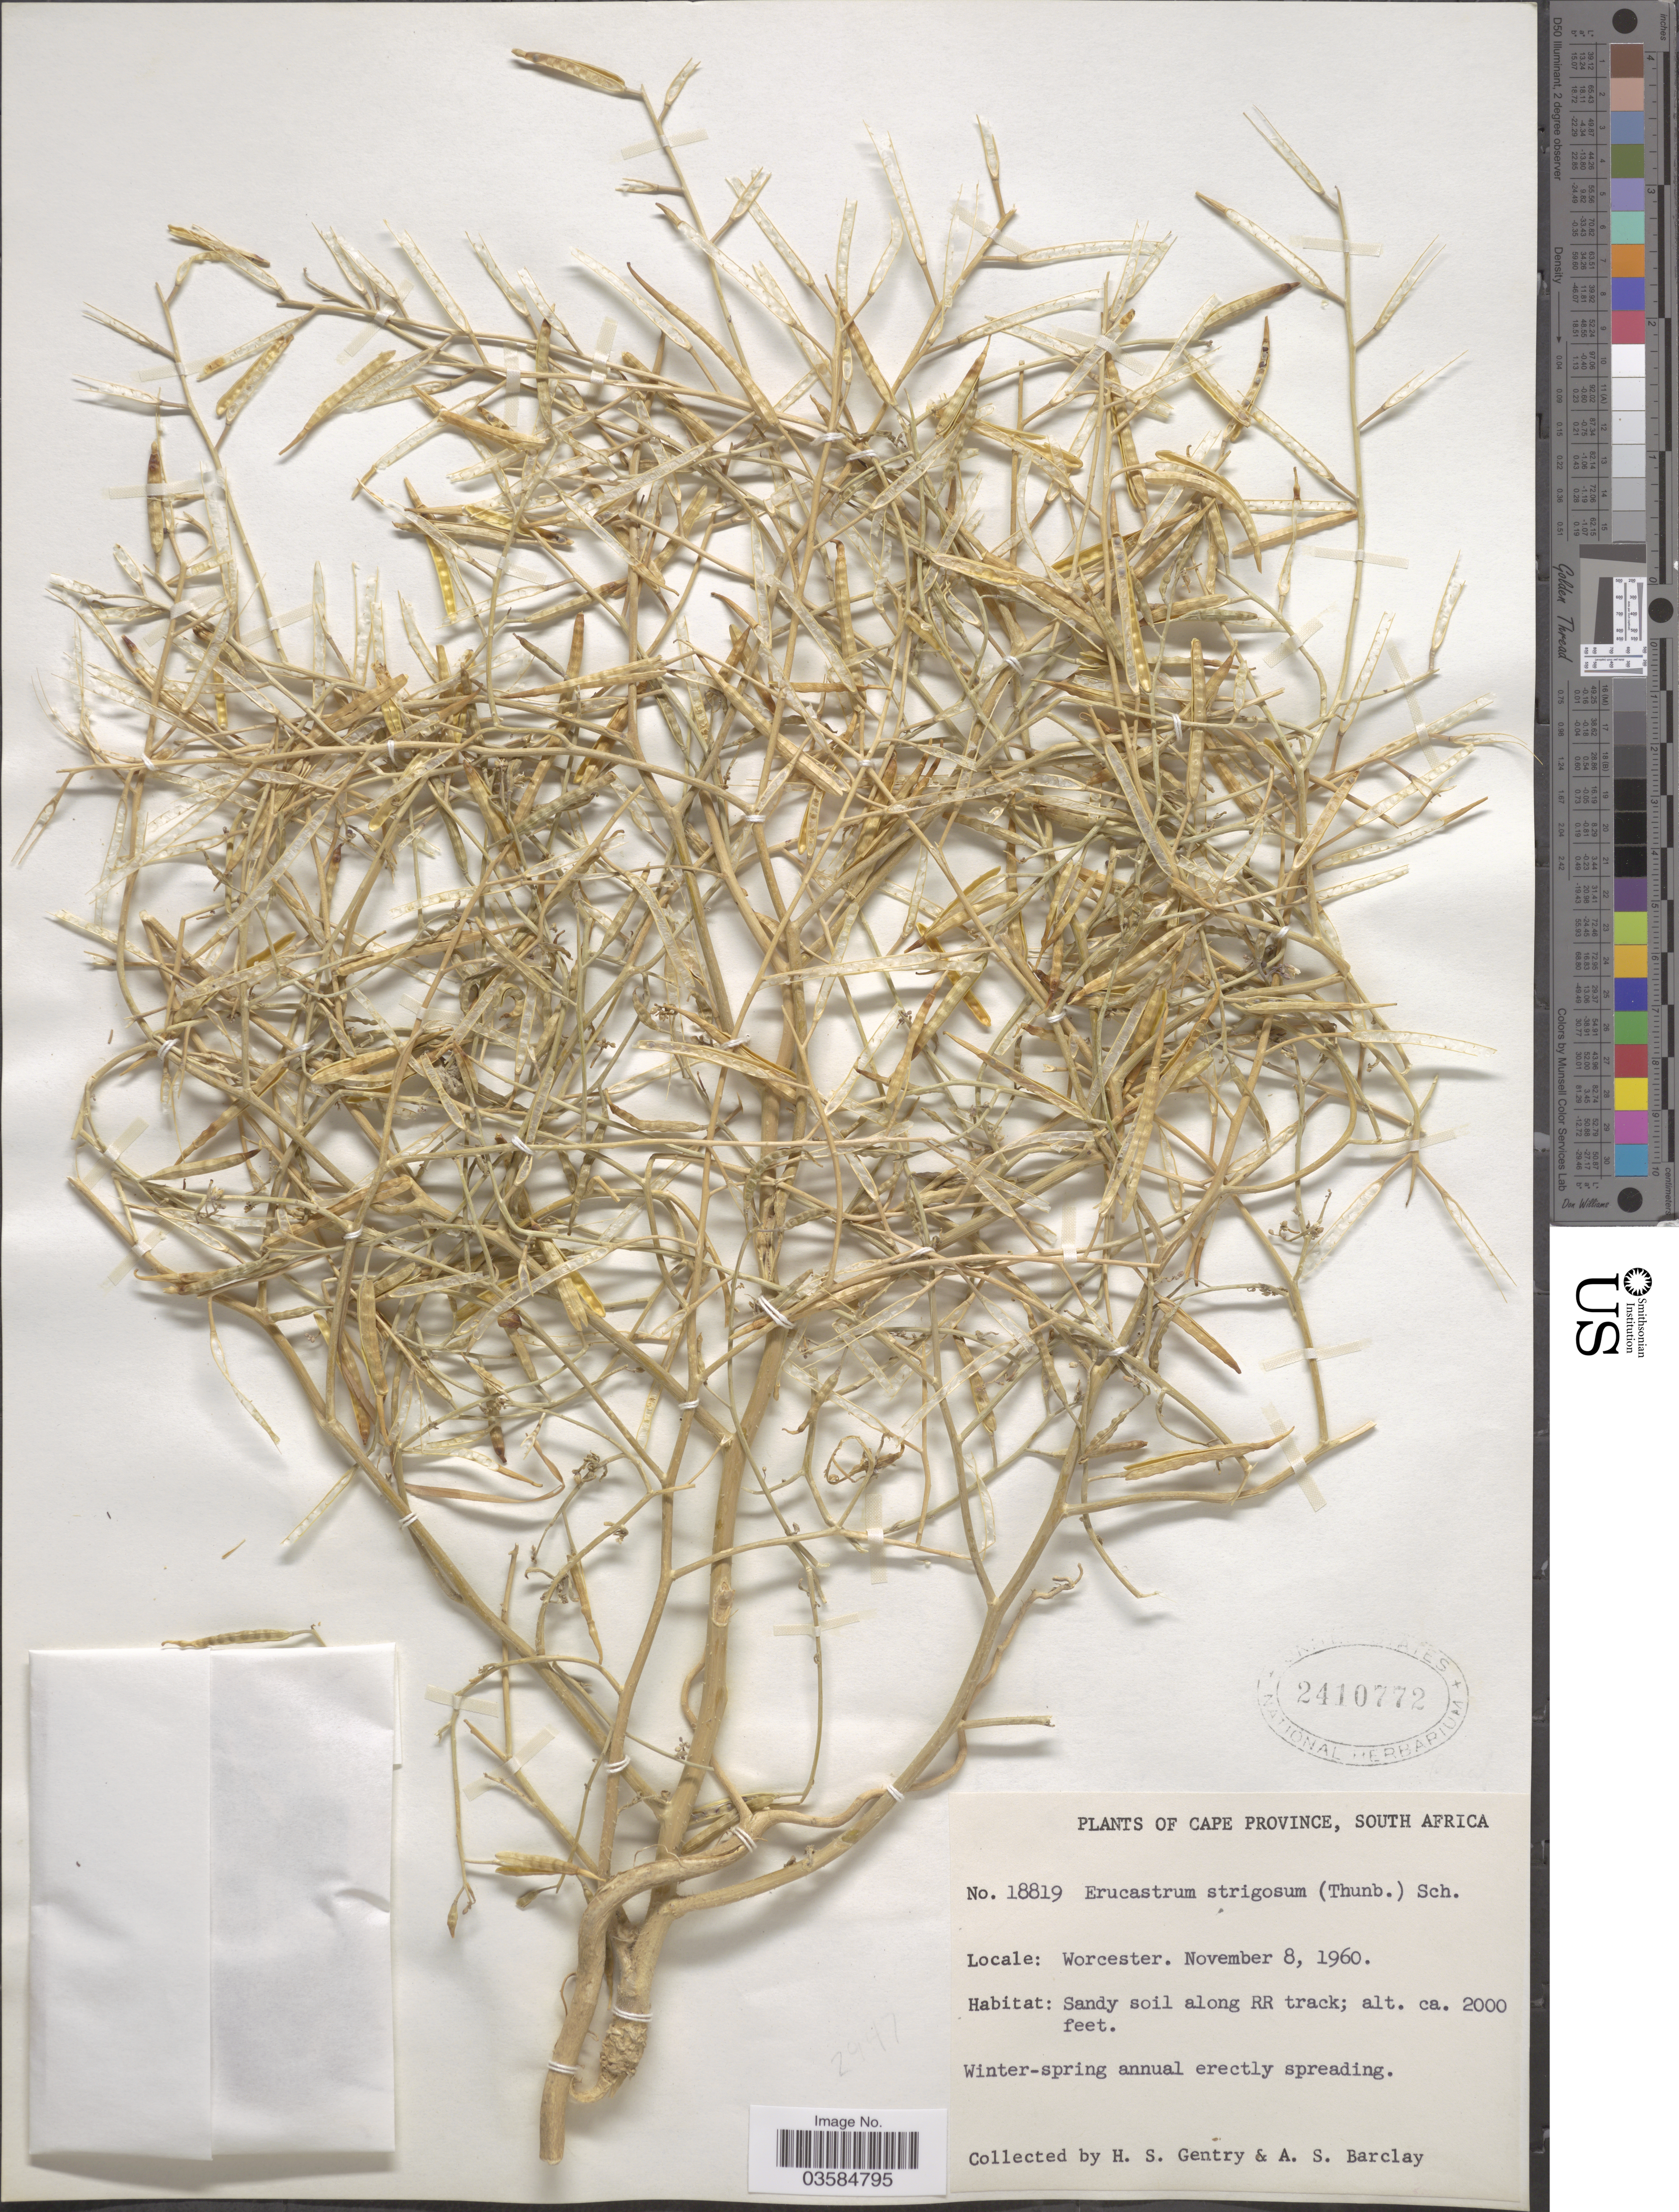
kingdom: Plantae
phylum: Tracheophyta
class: Magnoliopsida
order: Brassicales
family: Brassicaceae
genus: Erucastrum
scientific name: Erucastrum strigosum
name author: (Thunb.) O.E. Schulz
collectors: H. S. Gentry & A. S. Barclay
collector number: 18819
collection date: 1960-11-08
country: South Africa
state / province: Western Cape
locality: Worcester. Sandy soil along RR track.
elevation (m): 610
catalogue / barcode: US 2410772